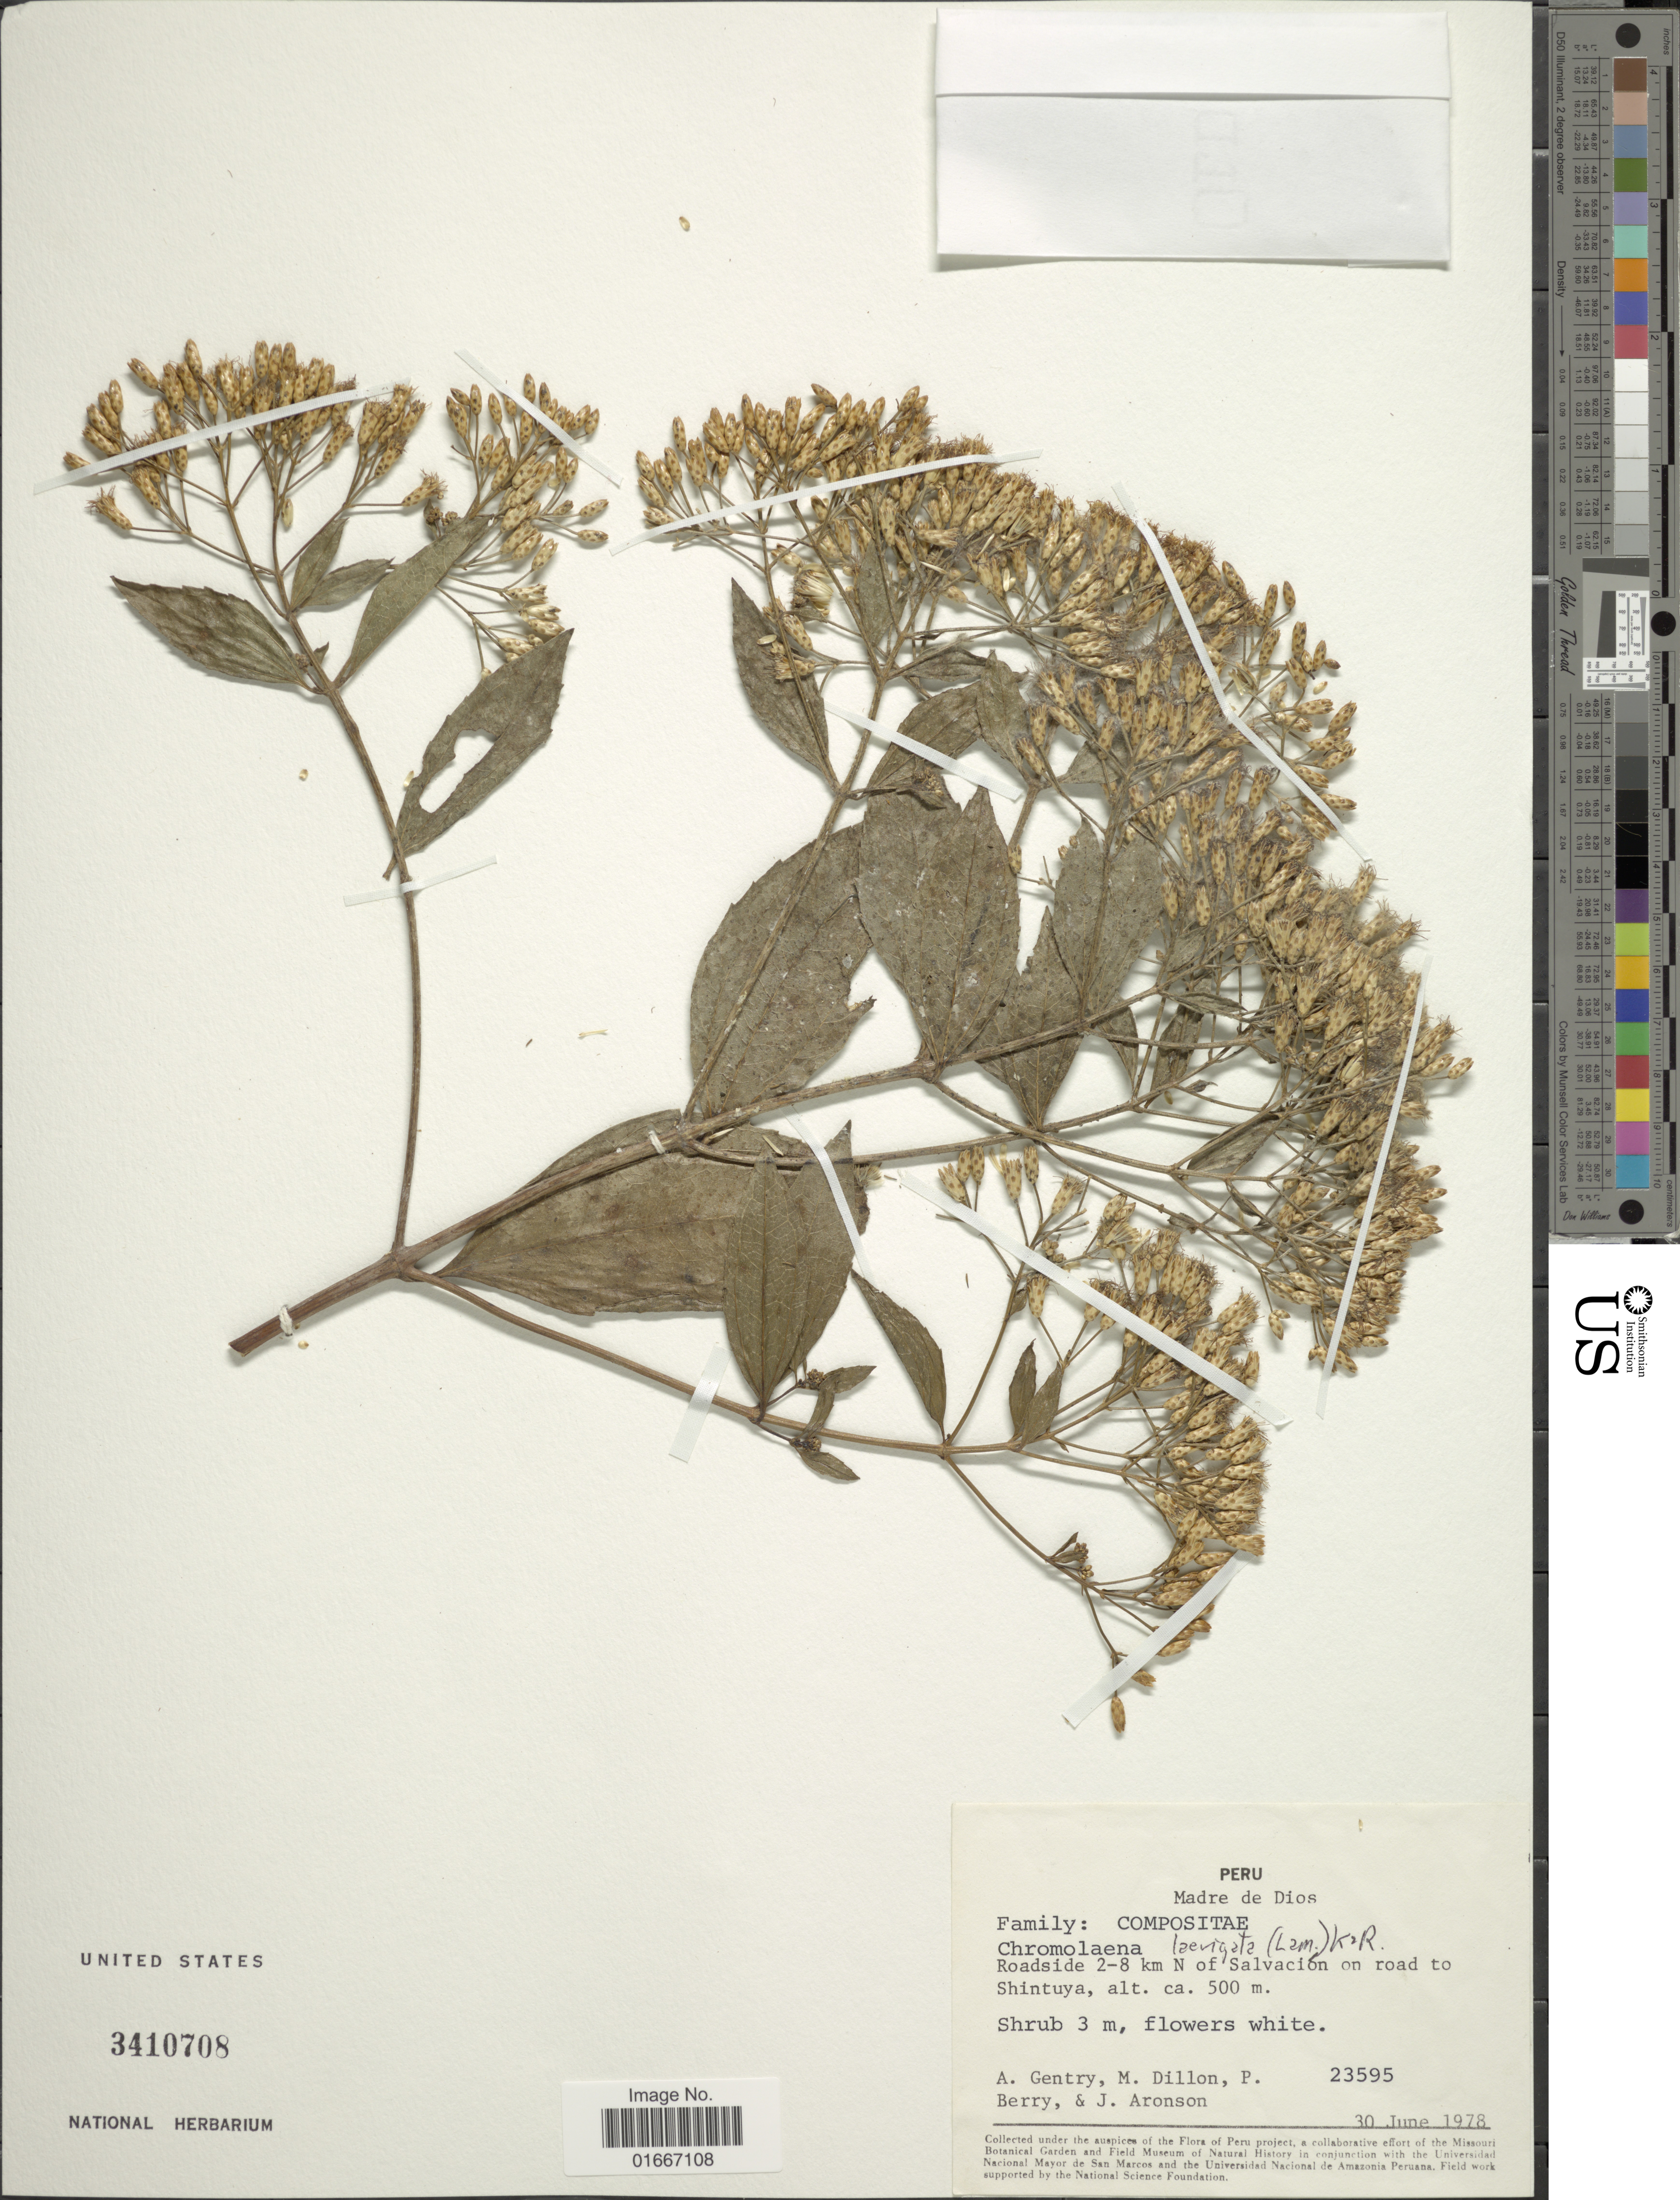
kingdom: Plantae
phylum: Tracheophyta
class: Magnoliopsida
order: Asterales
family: Asteraceae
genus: Chromolaena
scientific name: Chromolaena laevigata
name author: (Lam.) R.M. King & H. Rob.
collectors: A. H. Gentry, M. O. Dillon, P. Berry & J. Aronson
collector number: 23595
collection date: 1978-06-03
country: Peru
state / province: Madre de Dios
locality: Roadside 2-8 km N of Salvacion on road to Shintuya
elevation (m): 500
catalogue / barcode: US 3410708